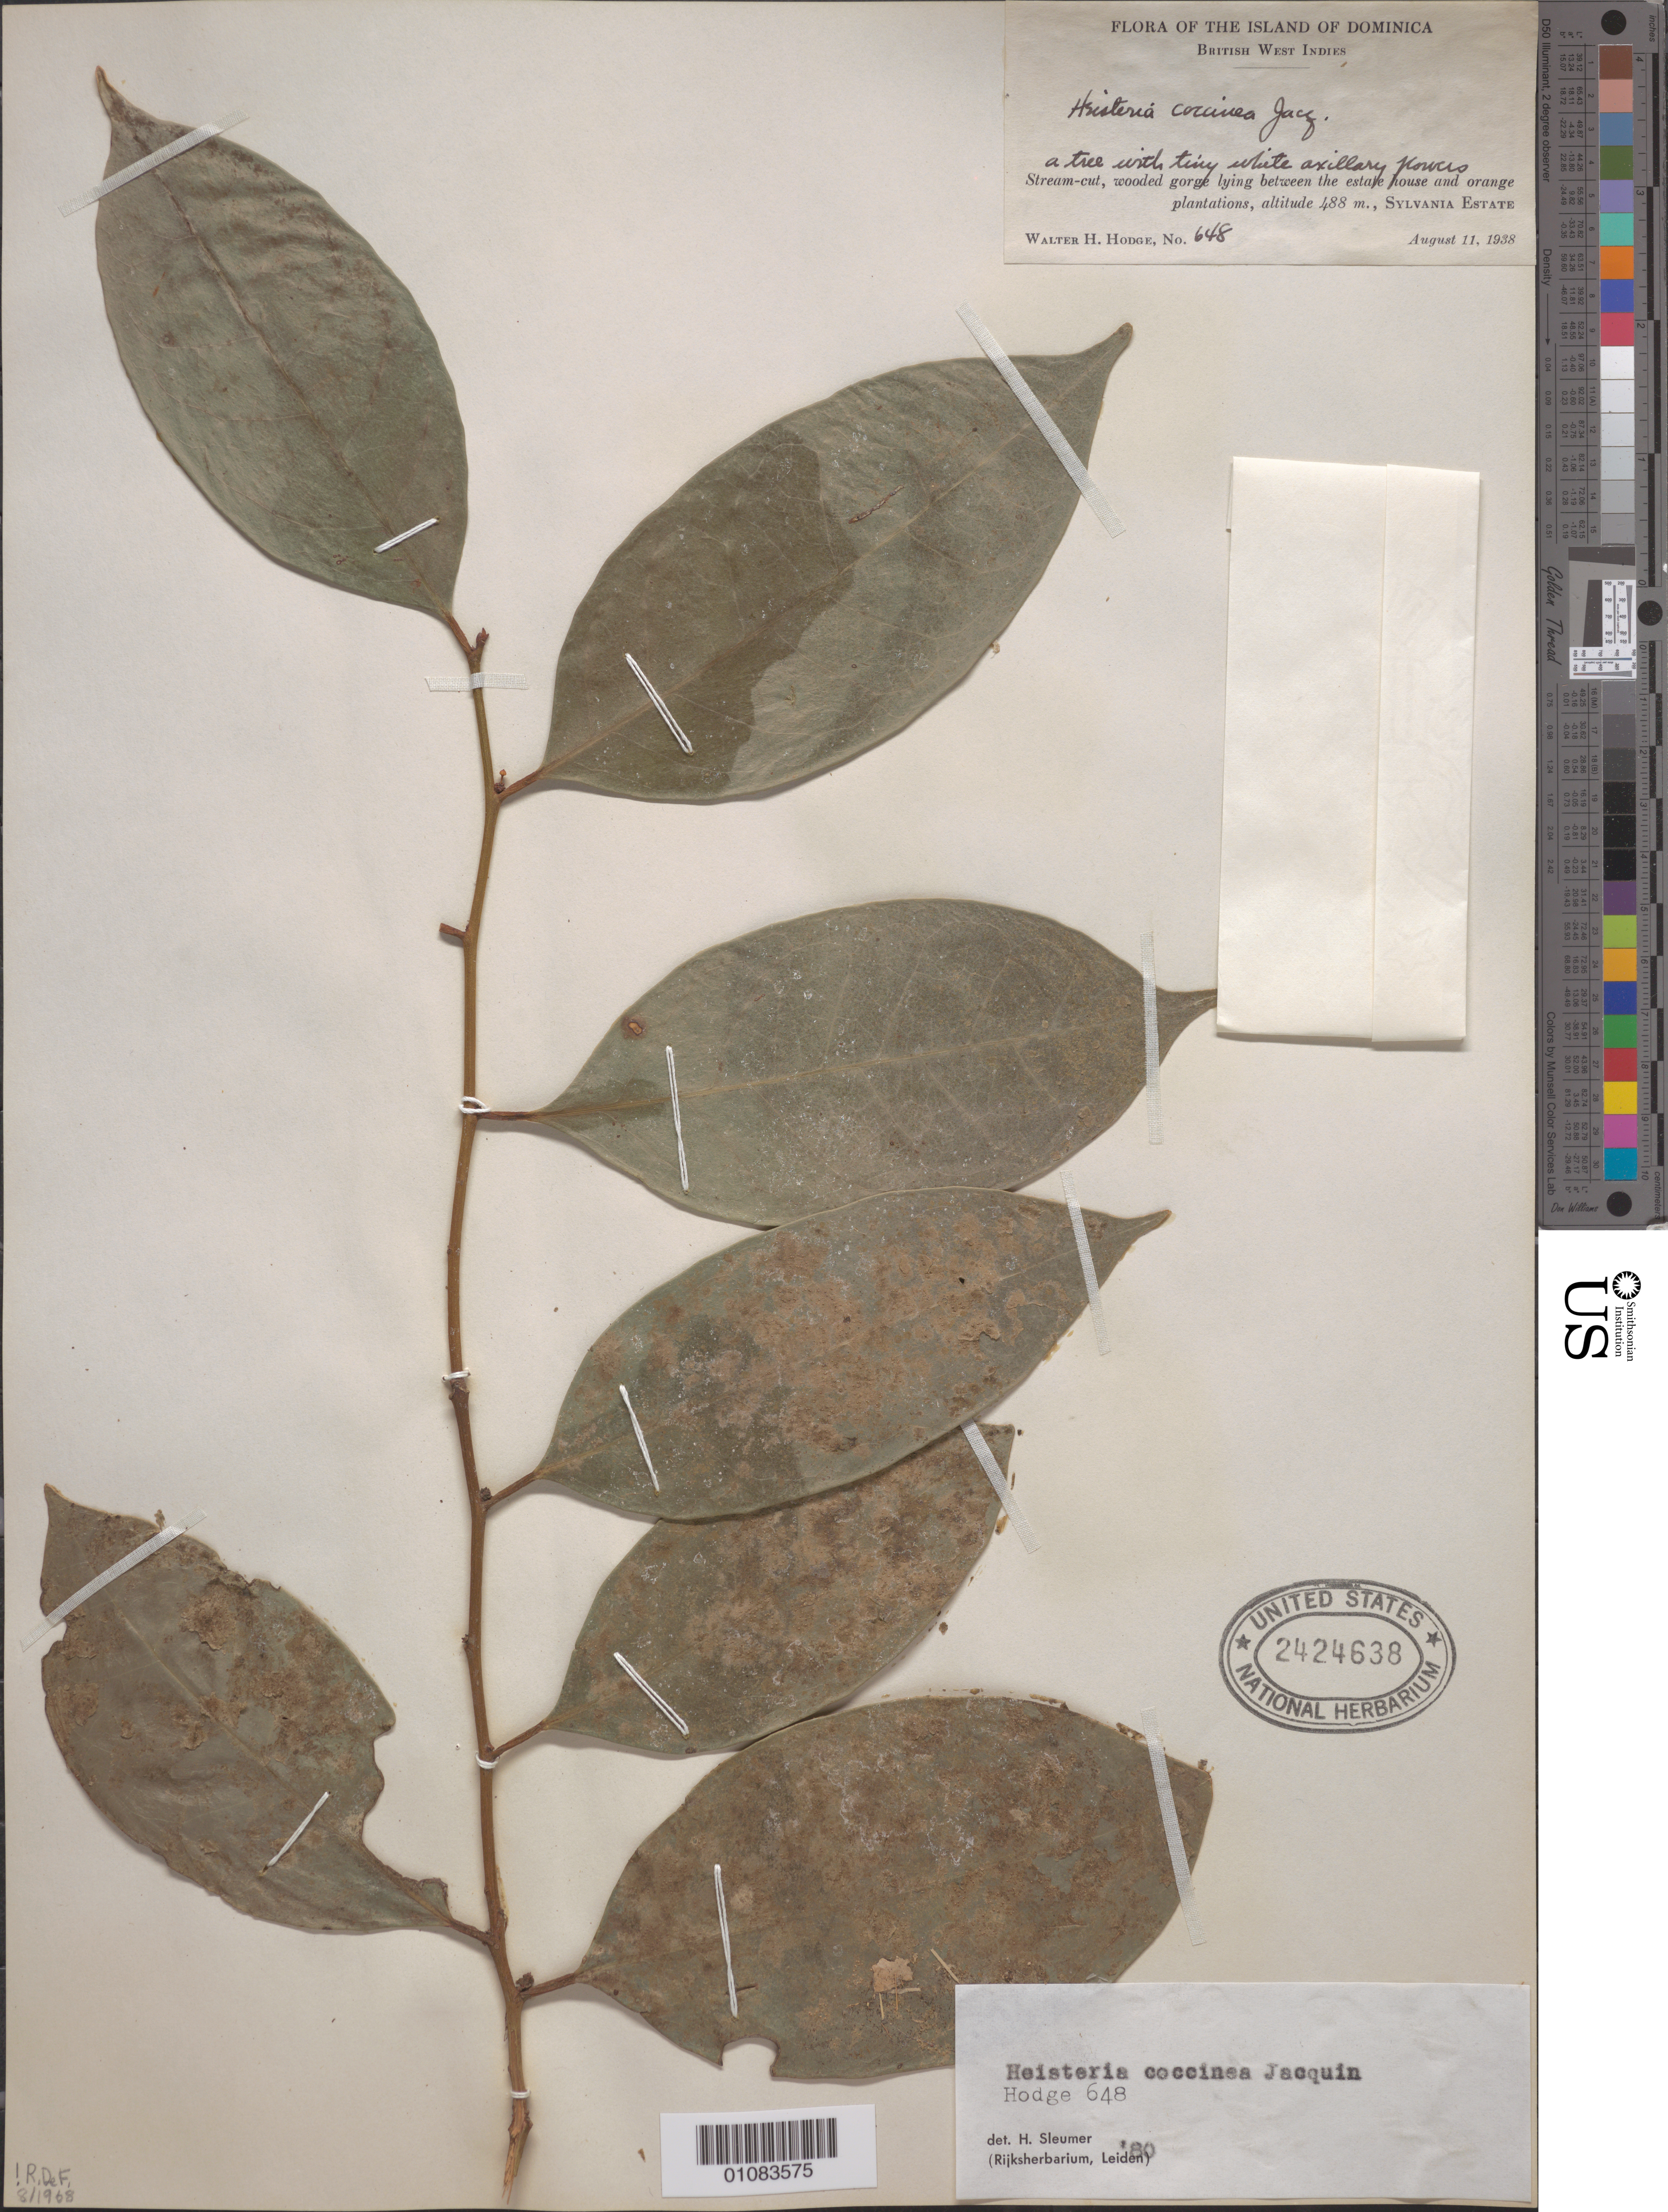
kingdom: Plantae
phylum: Tracheophyta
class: Magnoliopsida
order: Santalales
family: Erythropalaceae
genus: Heisteria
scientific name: Heisteria coccinea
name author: Jacq.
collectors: W. Hodge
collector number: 648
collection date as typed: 11 Aug 1938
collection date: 1938-08-11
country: Dominica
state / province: St. Paul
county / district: Sylvania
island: Dominica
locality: Sylvania Estate between the estate house and orange plantations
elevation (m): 448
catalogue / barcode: US 2424638